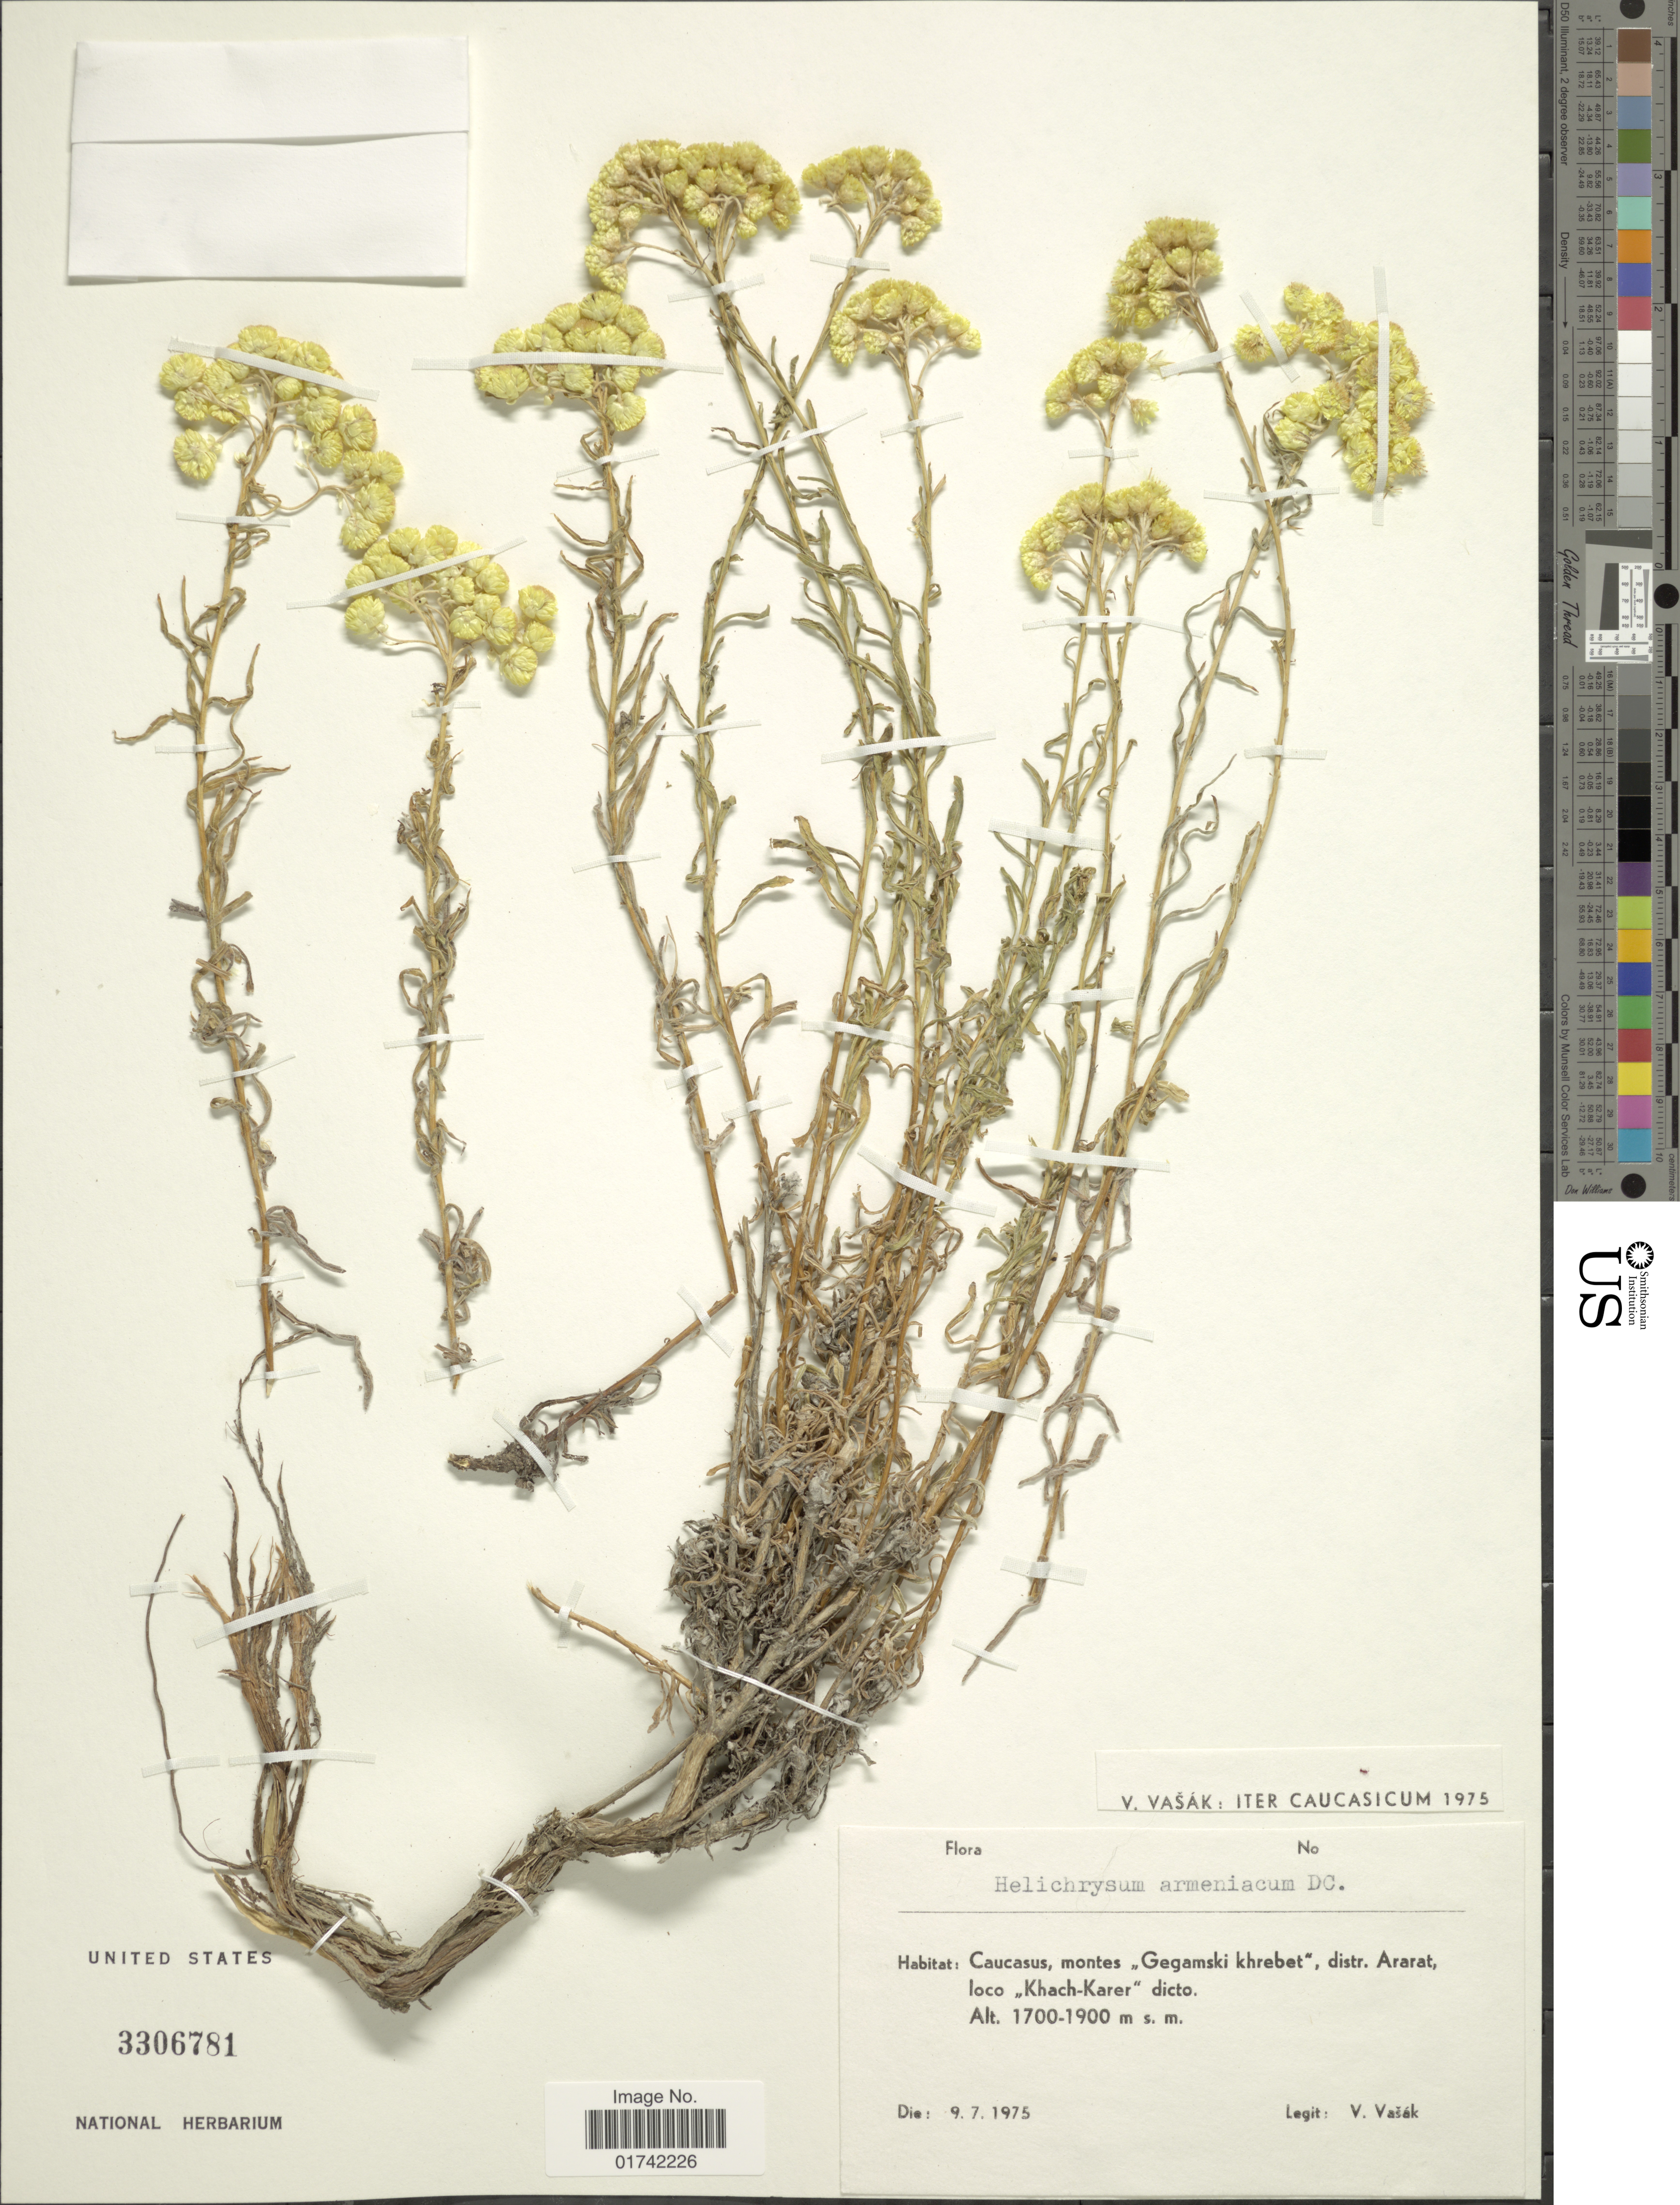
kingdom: Plantae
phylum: Tracheophyta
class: Magnoliopsida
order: Asterales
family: Asteraceae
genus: Helichrysum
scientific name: Helichrysum armenium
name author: DC.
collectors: V. Vasak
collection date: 1975-07-09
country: Armenia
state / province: Ararat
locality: Caucasus, montes, ,,Gegamski khrebet", distr. Ararat, loco ,,Khach-Karer" dicto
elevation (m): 1700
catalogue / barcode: US 3306781